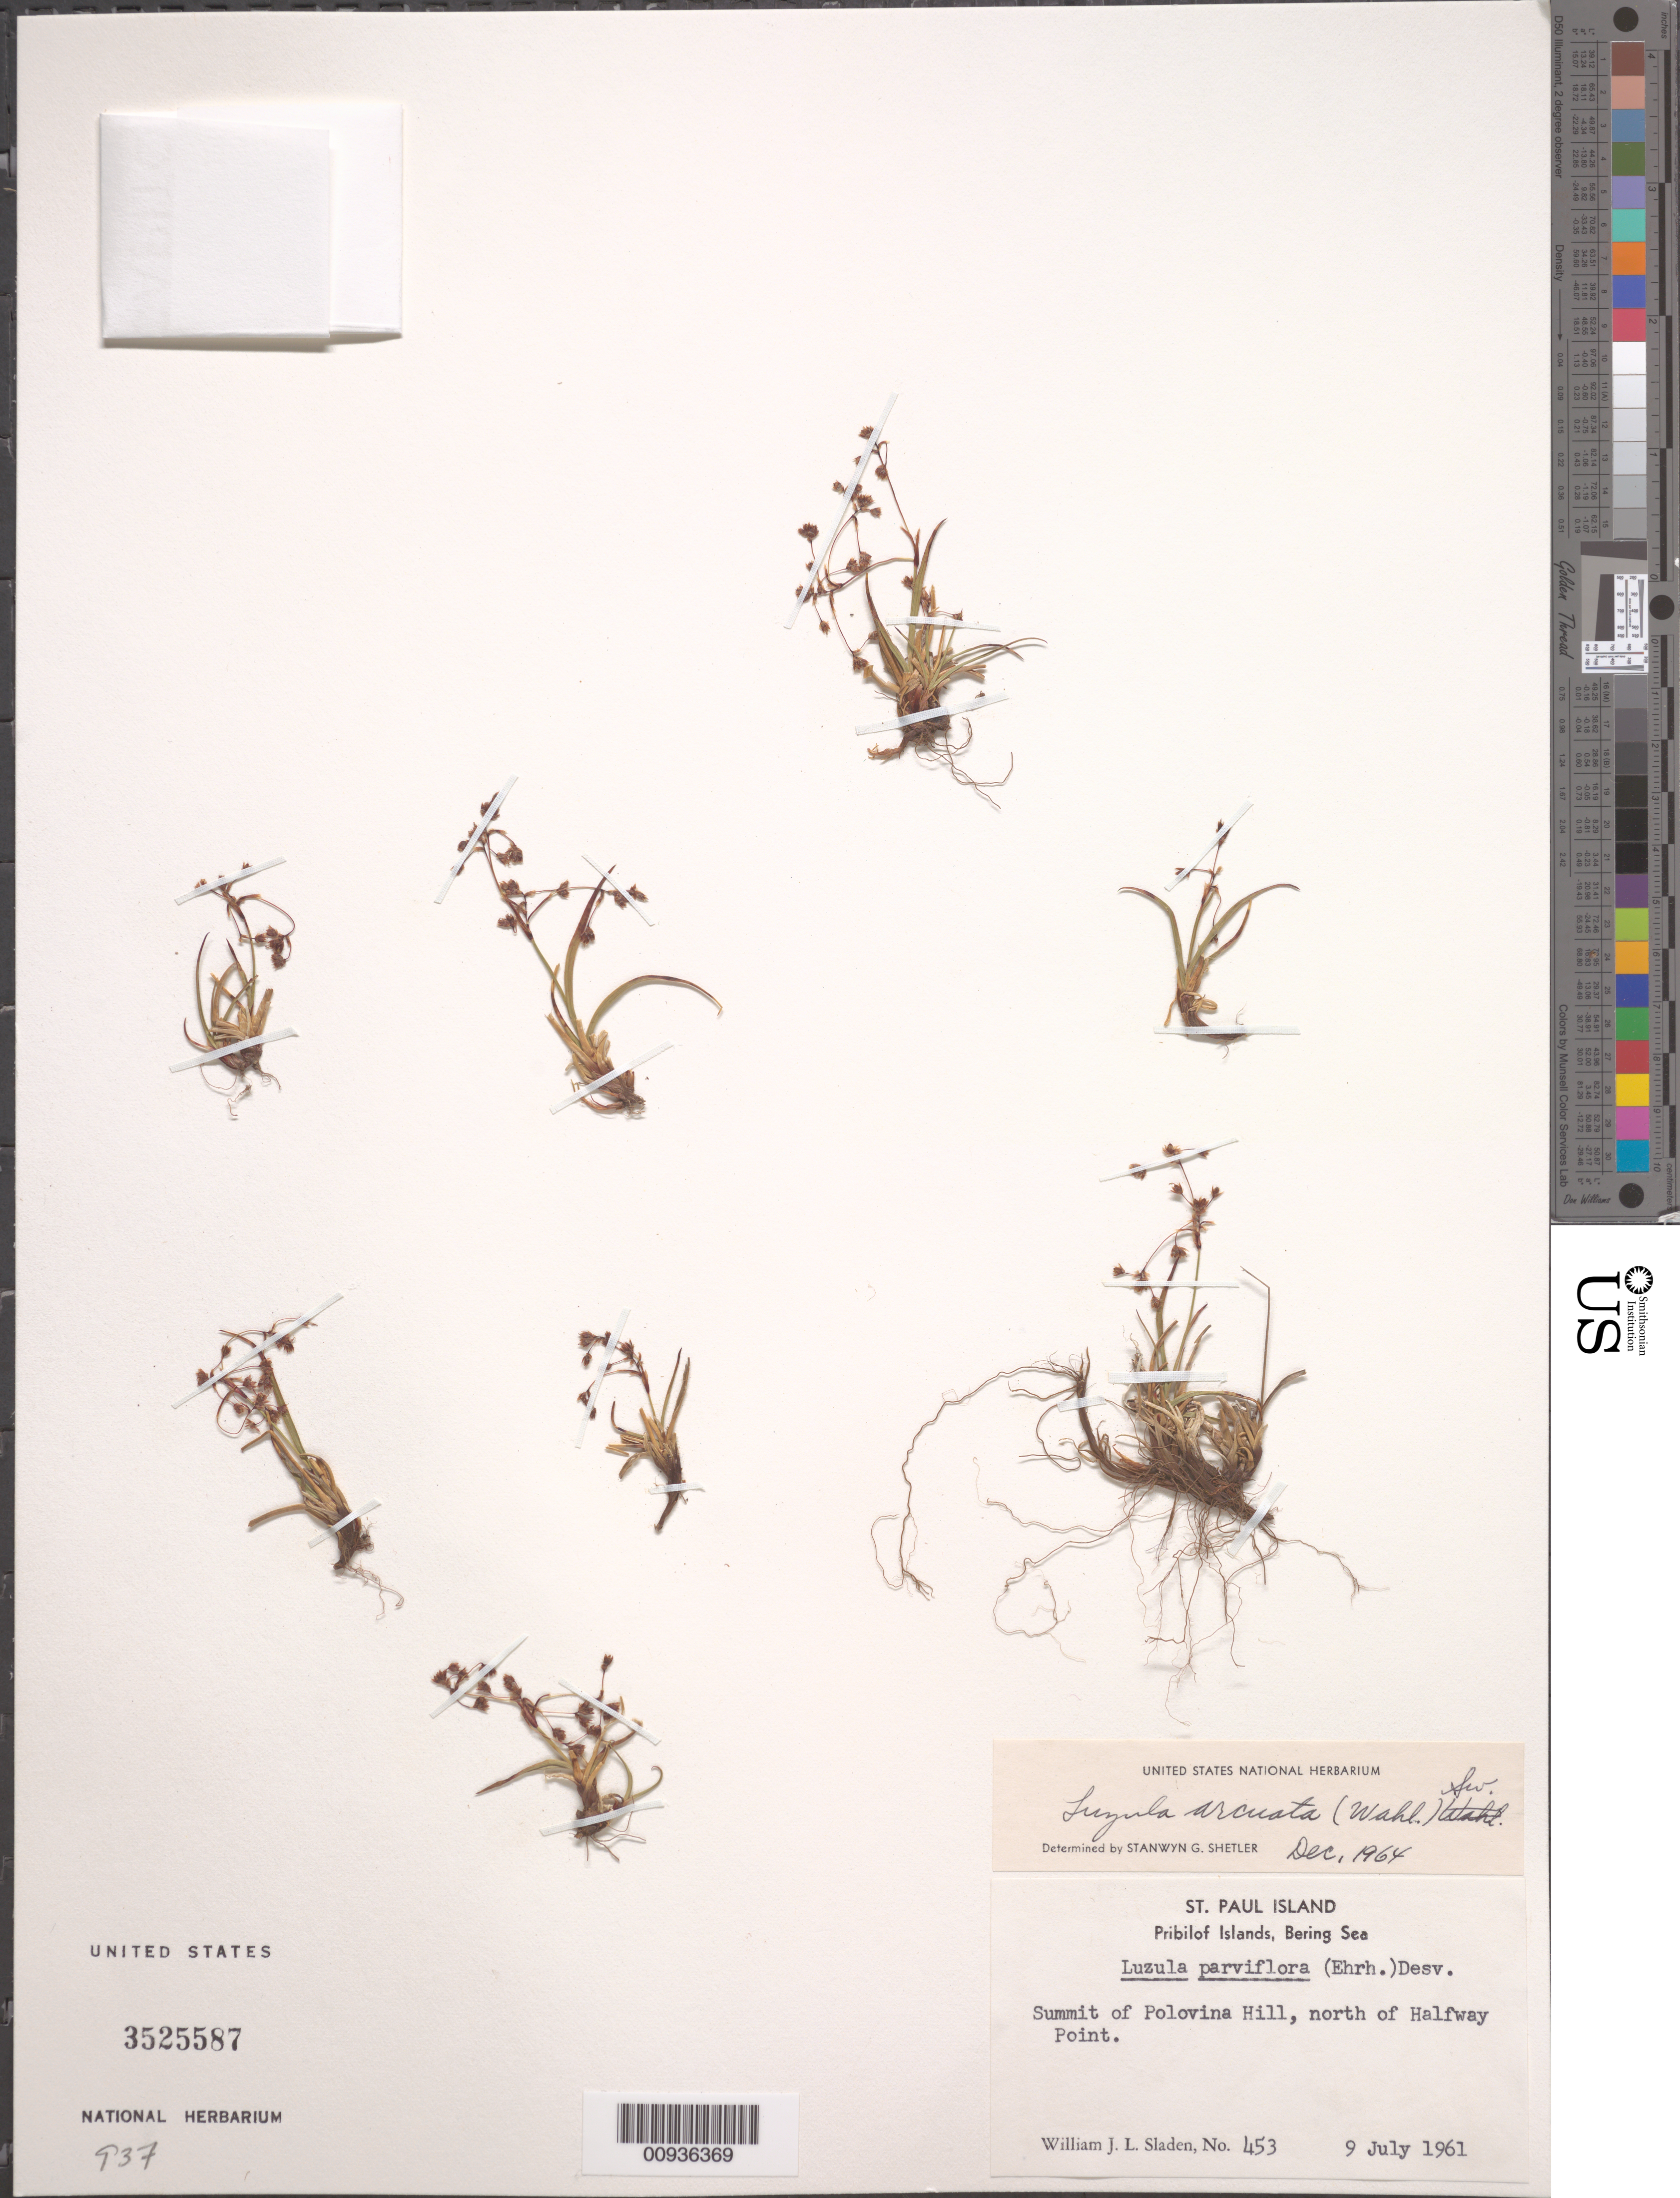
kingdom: Plantae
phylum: Tracheophyta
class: Liliopsida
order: Poales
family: Juncaceae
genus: Luzula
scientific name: Luzula arcuata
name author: (Wahlenb.) Sw.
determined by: Shetler, Stanwyn G., (US), NMNH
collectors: W. Sladen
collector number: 453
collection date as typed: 09 Jul 1961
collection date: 1961-07-09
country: United States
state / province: Alaska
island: St. Paul Island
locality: St. Paul Island. Summit of Polovina Hill, north of Halfway Point., Bering Sea, Pribilof Islands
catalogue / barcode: US 3525587